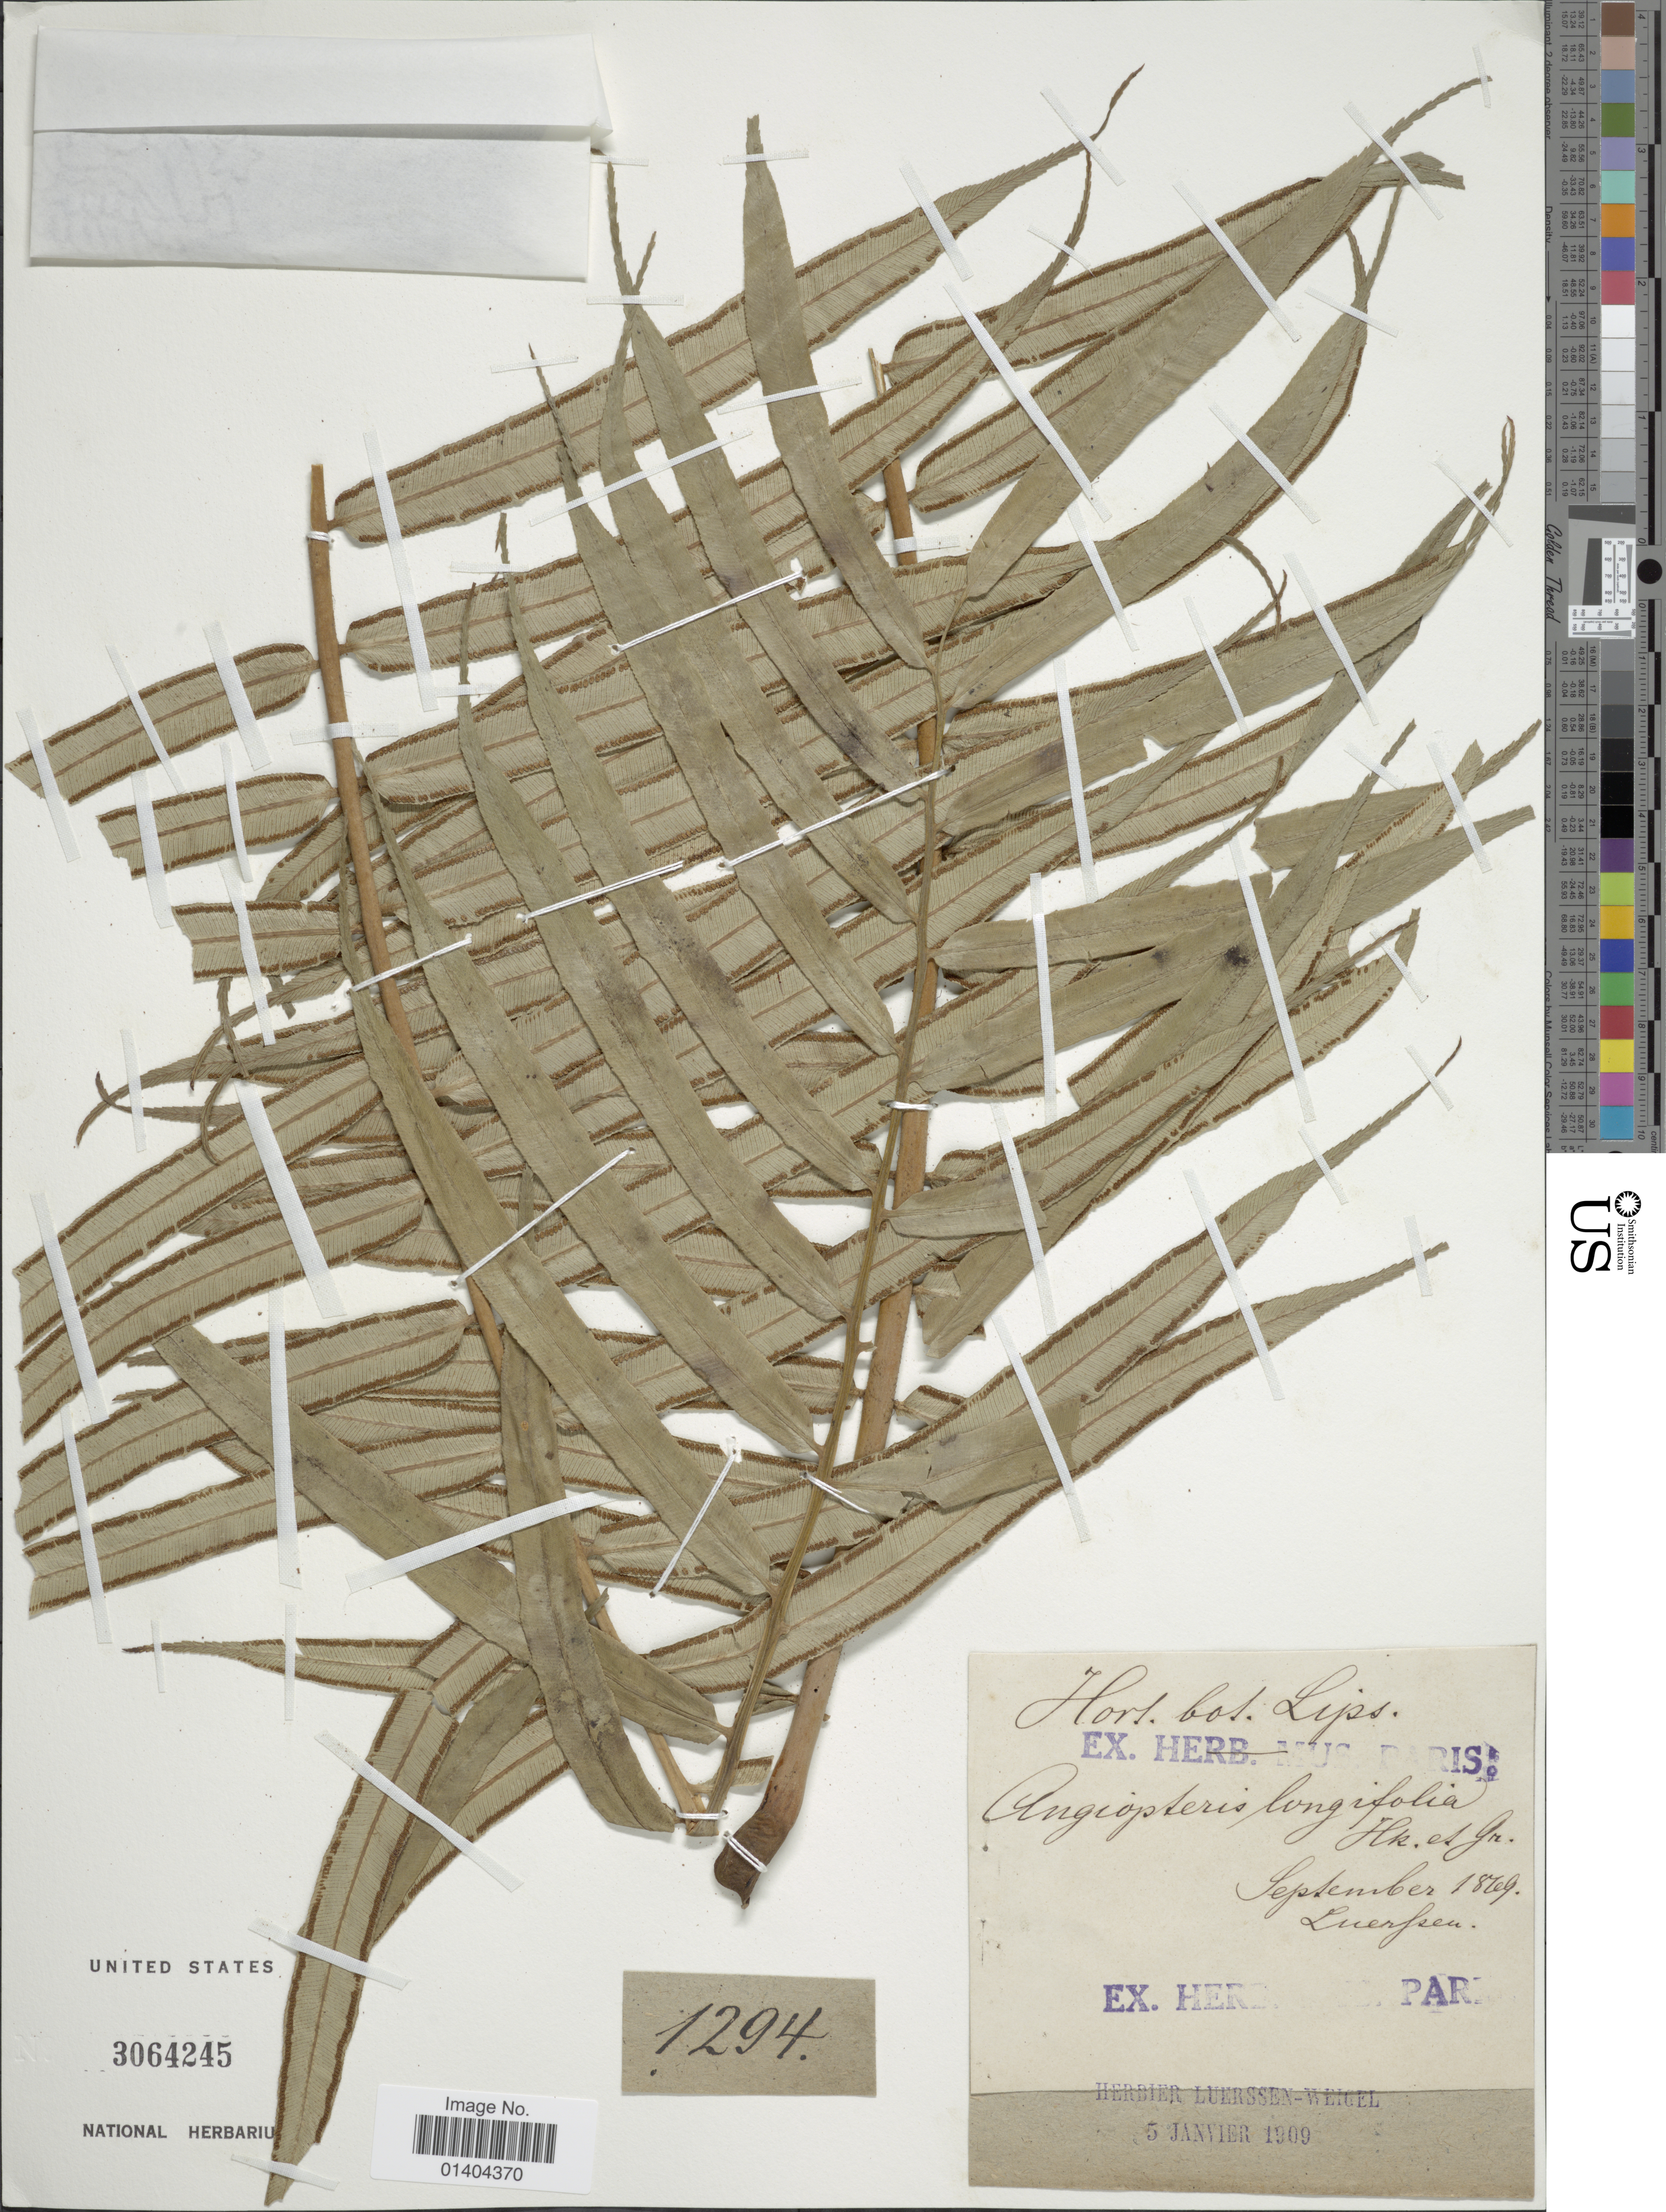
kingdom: Plantae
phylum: Tracheophyta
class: Polypodiopsida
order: Marattiales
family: Marattiaceae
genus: Angiopteris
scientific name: Angiopteris longifolia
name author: Hook. & Grev.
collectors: Luerssen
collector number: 1294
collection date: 1869-09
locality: Hort. bot. Lips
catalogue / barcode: US 3034245